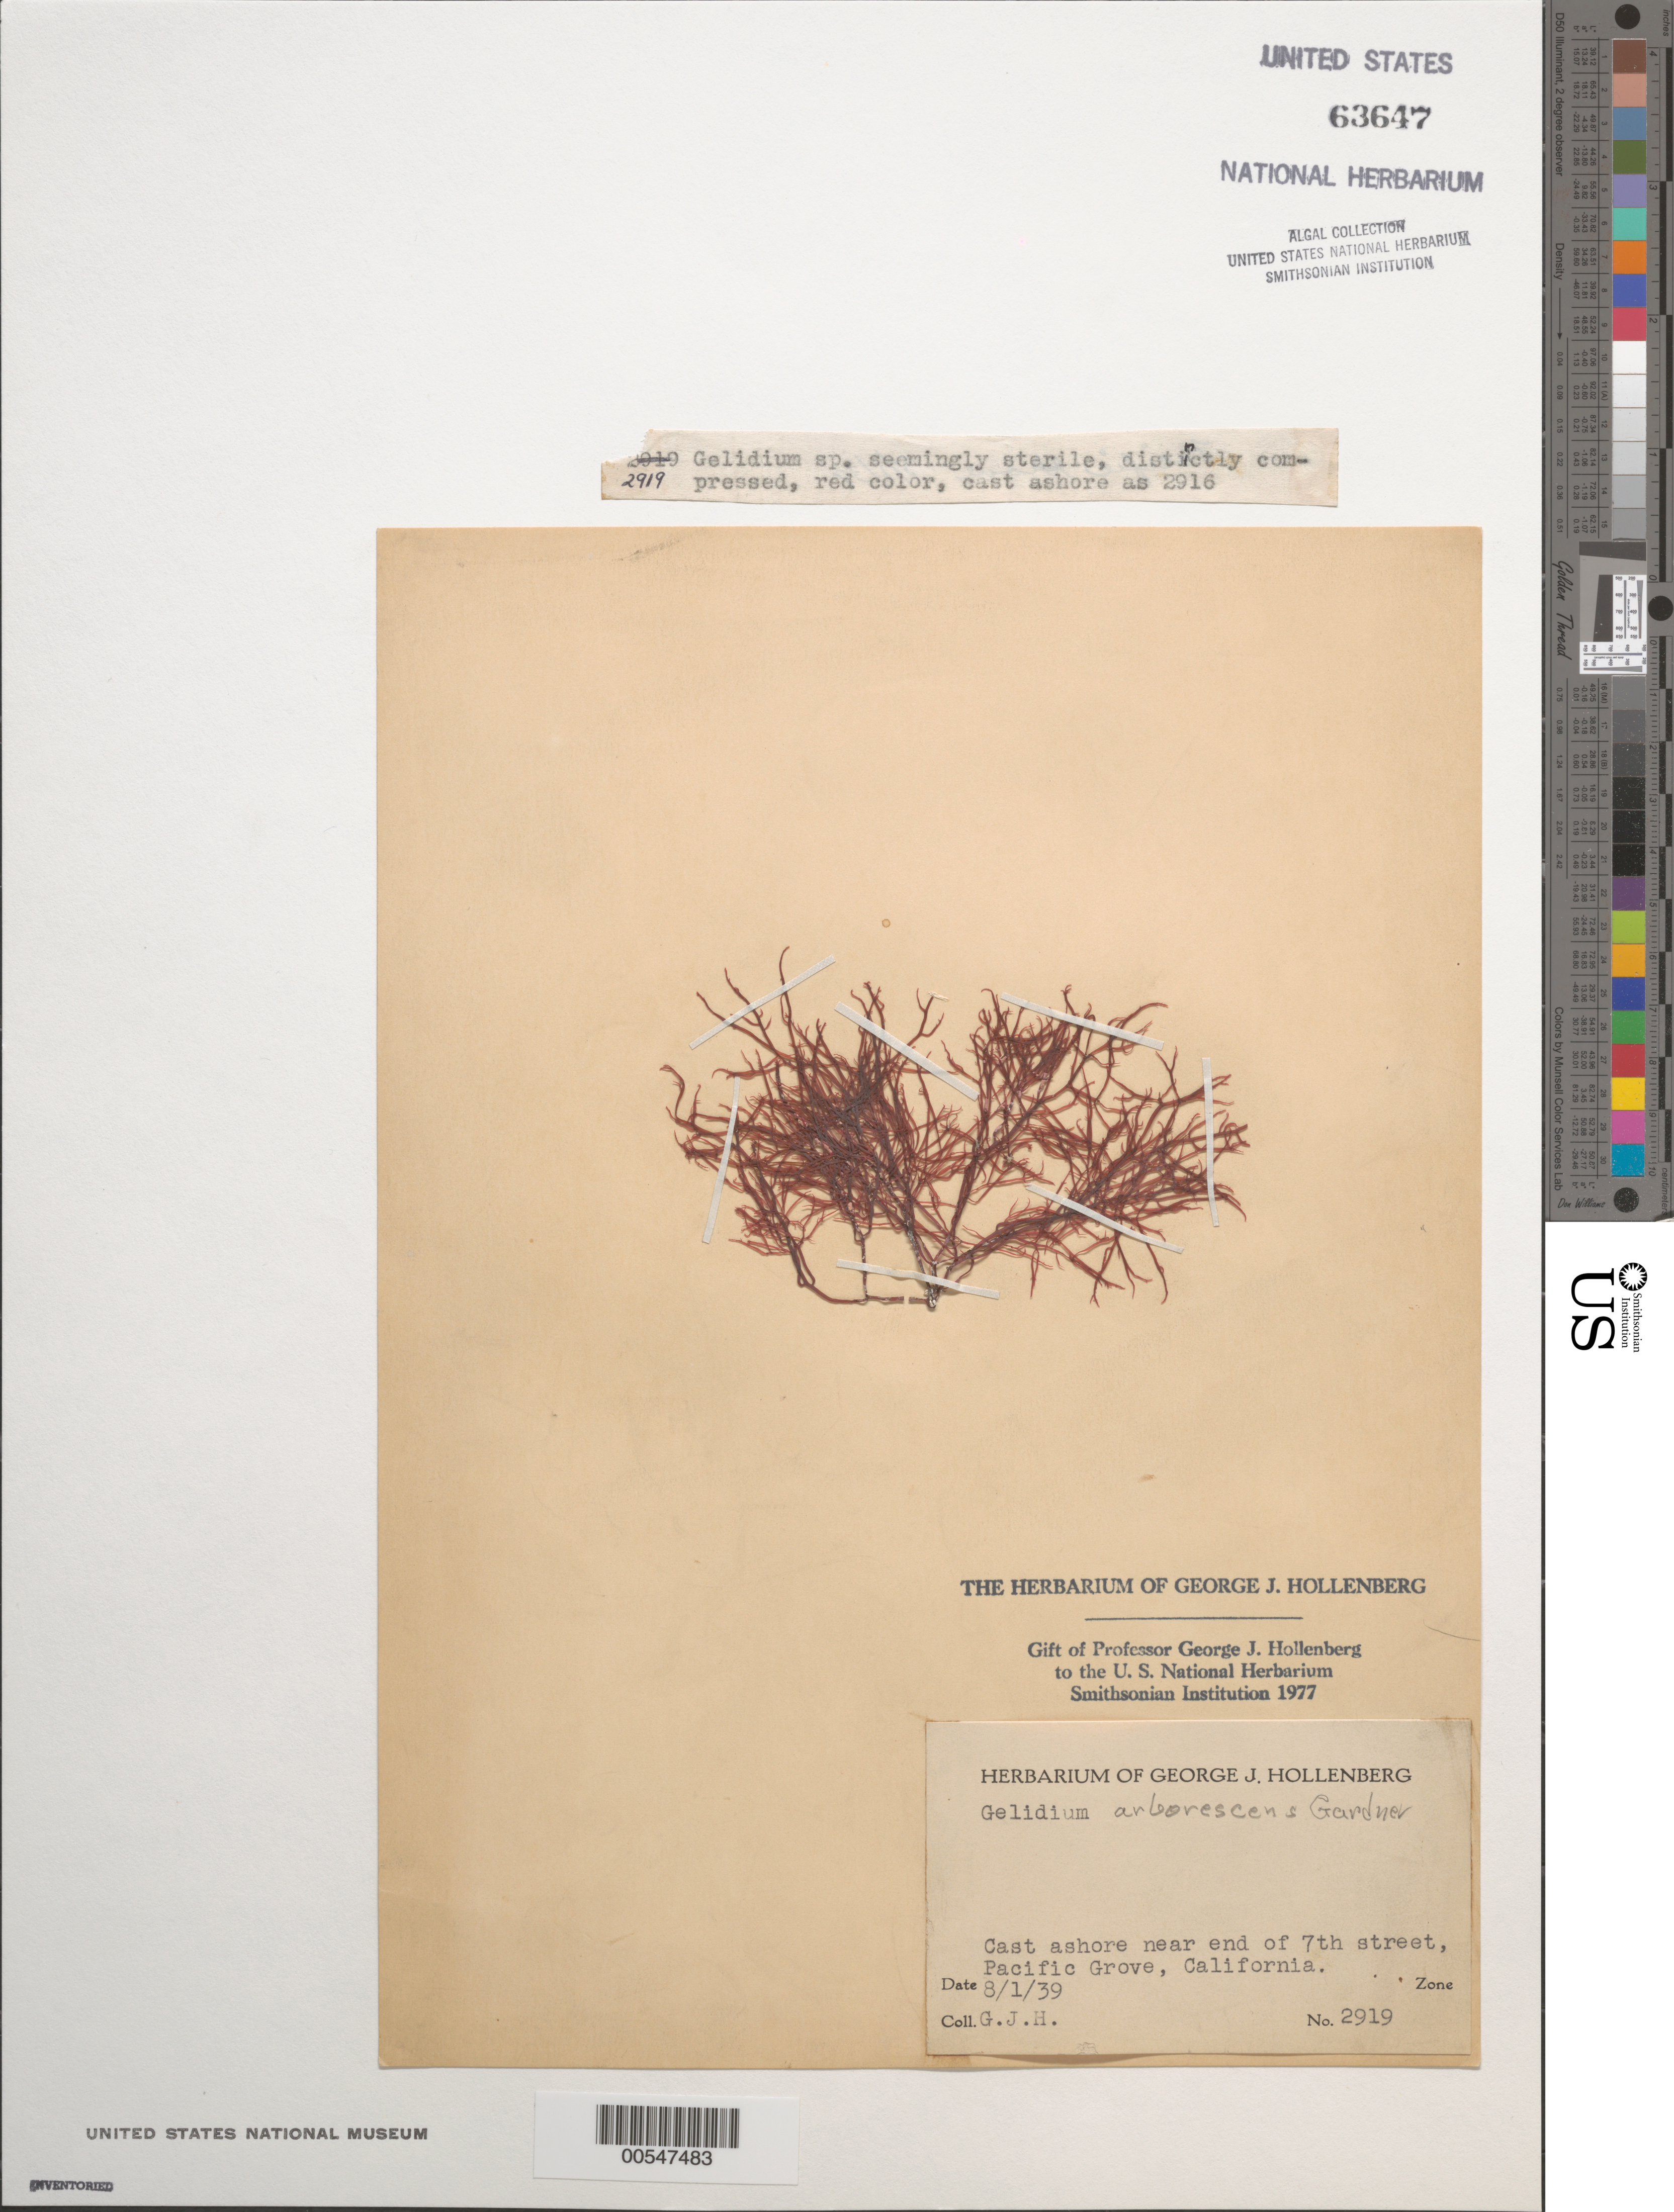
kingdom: Plantae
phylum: Rhodophyta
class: Florideophyceae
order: Gelidiales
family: Gelidiaceae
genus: Gelidium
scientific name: Gelidium arborescens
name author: N.L. Gardner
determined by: Hollenberg, George J.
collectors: G. Hollenberg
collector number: GJH 2919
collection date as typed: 01 Aug 1939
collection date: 1939-08-01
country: United States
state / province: California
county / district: Monterey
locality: Pacific Grove, near end of 7th Street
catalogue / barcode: US 63647